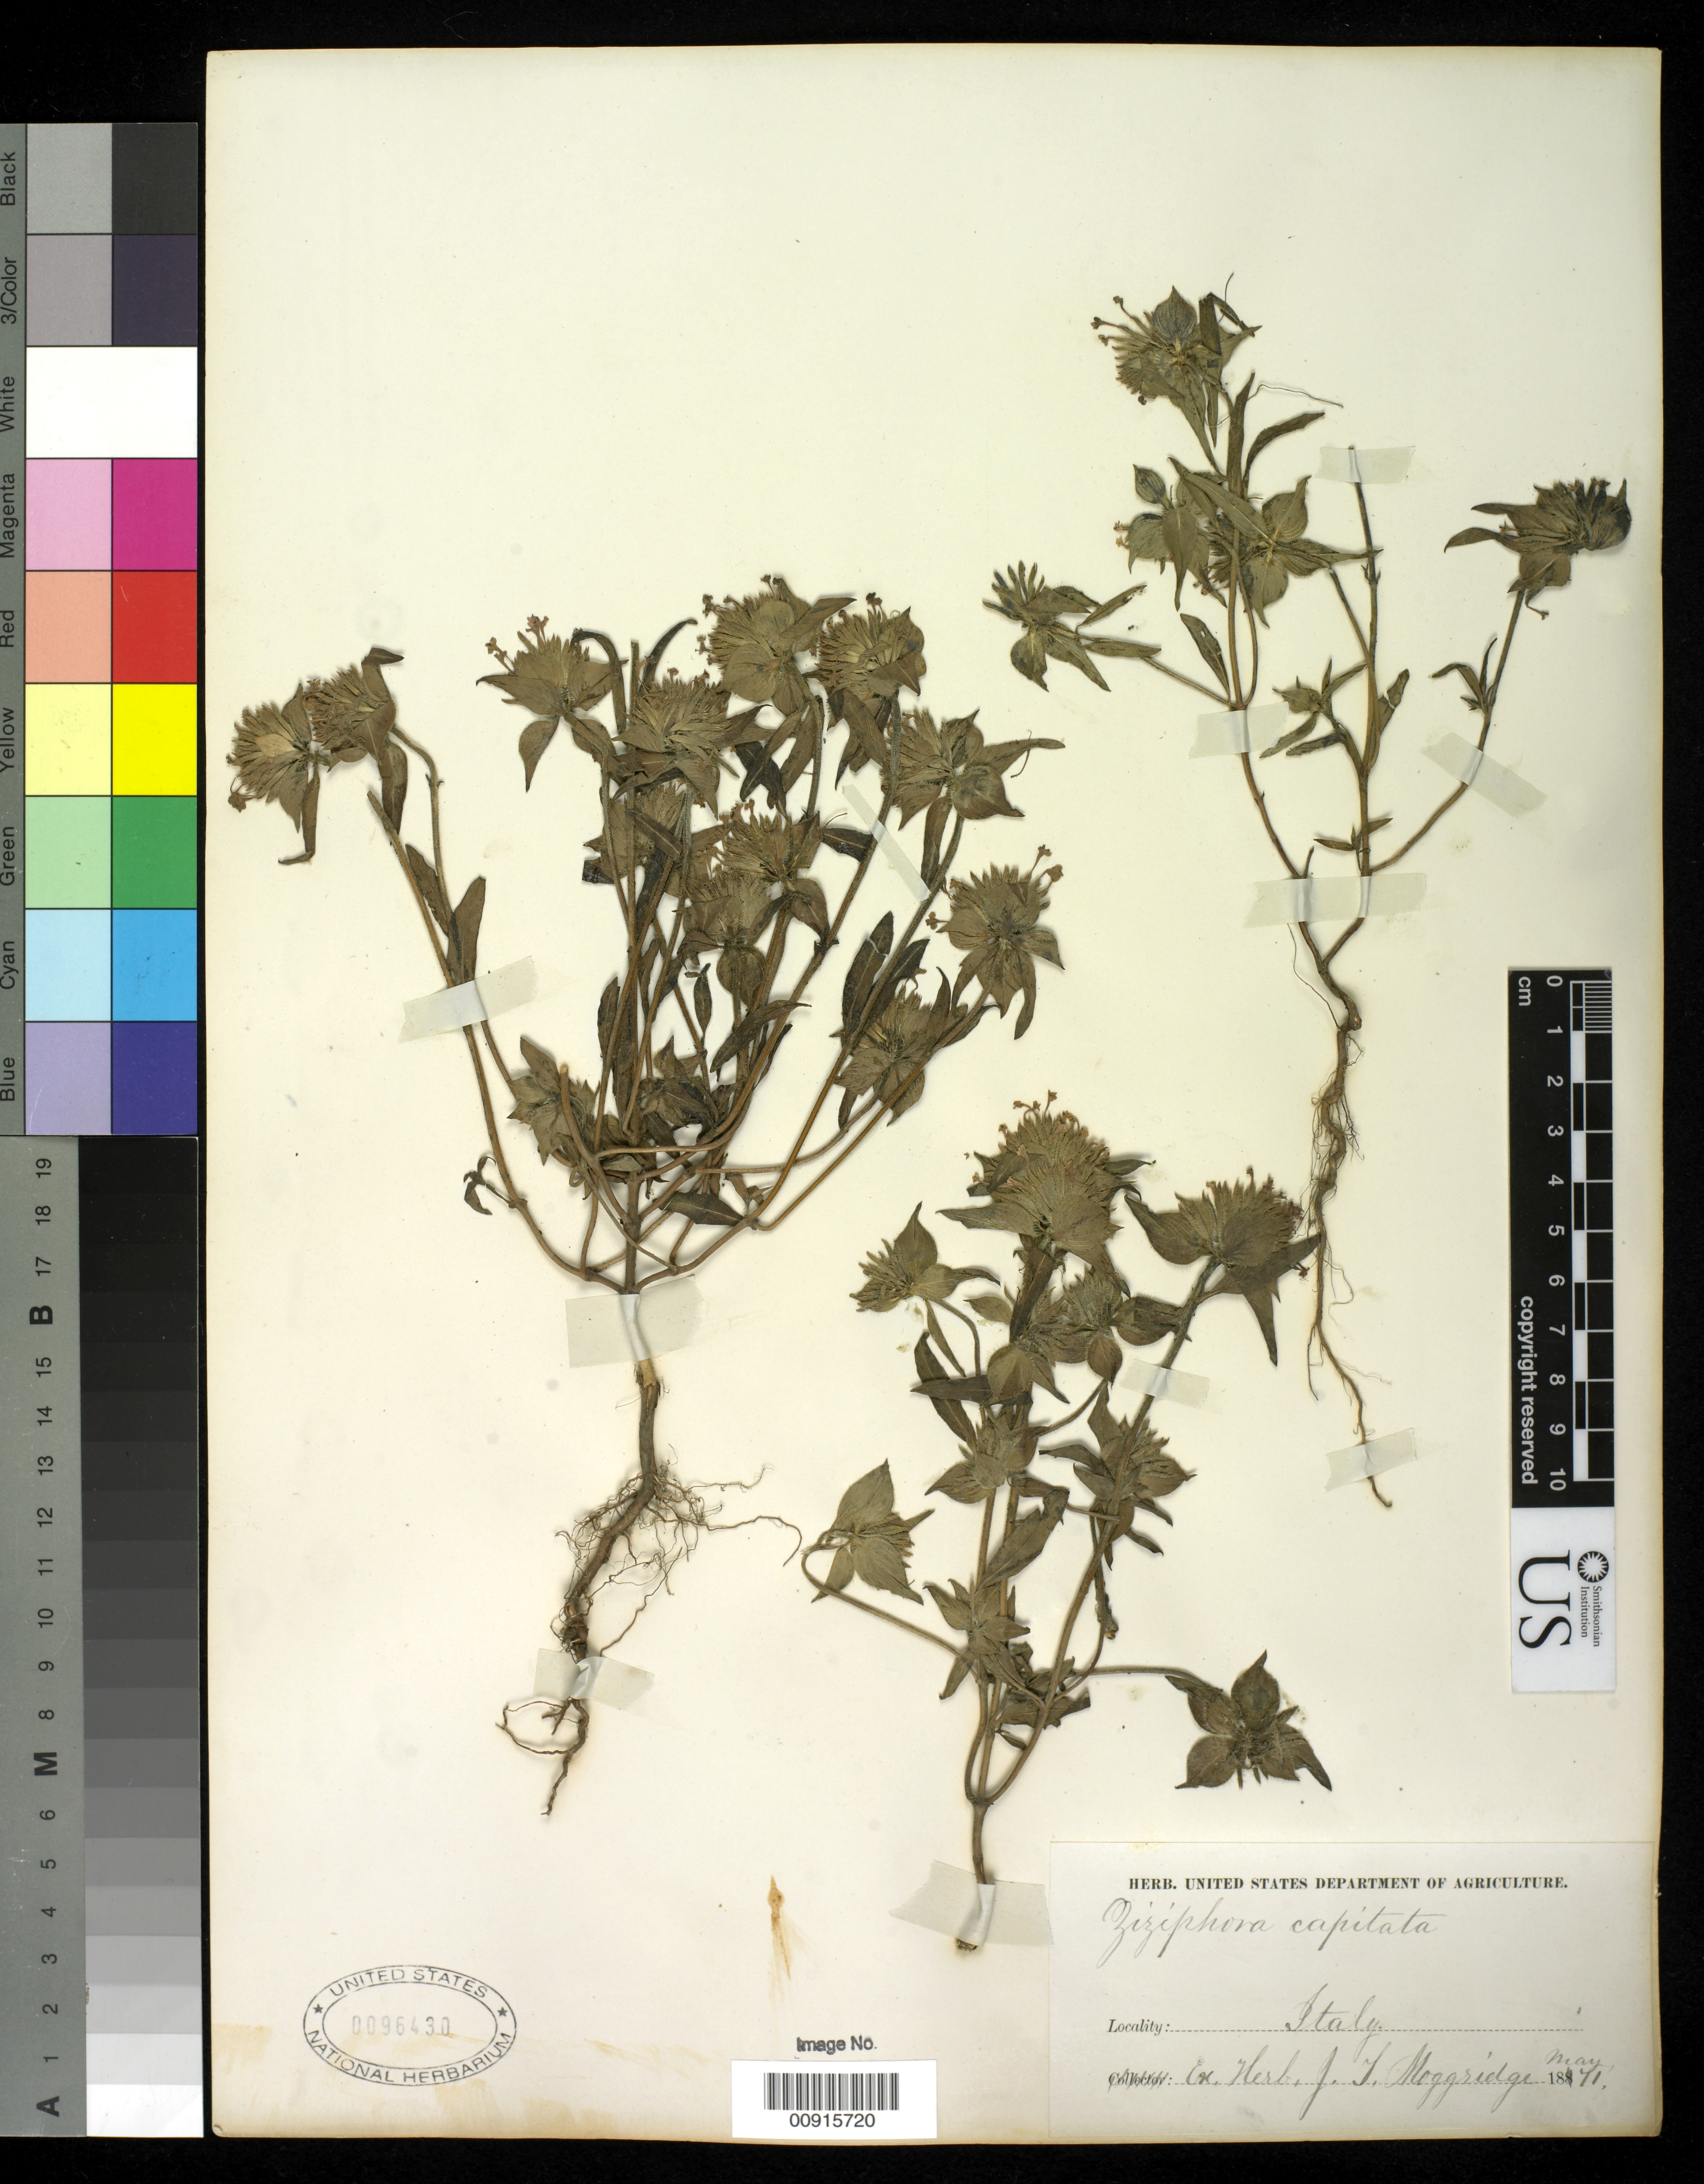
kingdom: Plantae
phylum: Tracheophyta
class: Magnoliopsida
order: Lamiales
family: Lamiaceae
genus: Ziziphora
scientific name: Ziziphora capitata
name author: L.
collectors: J. T. Moggridge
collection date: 1871-05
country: Italy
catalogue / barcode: US 96430